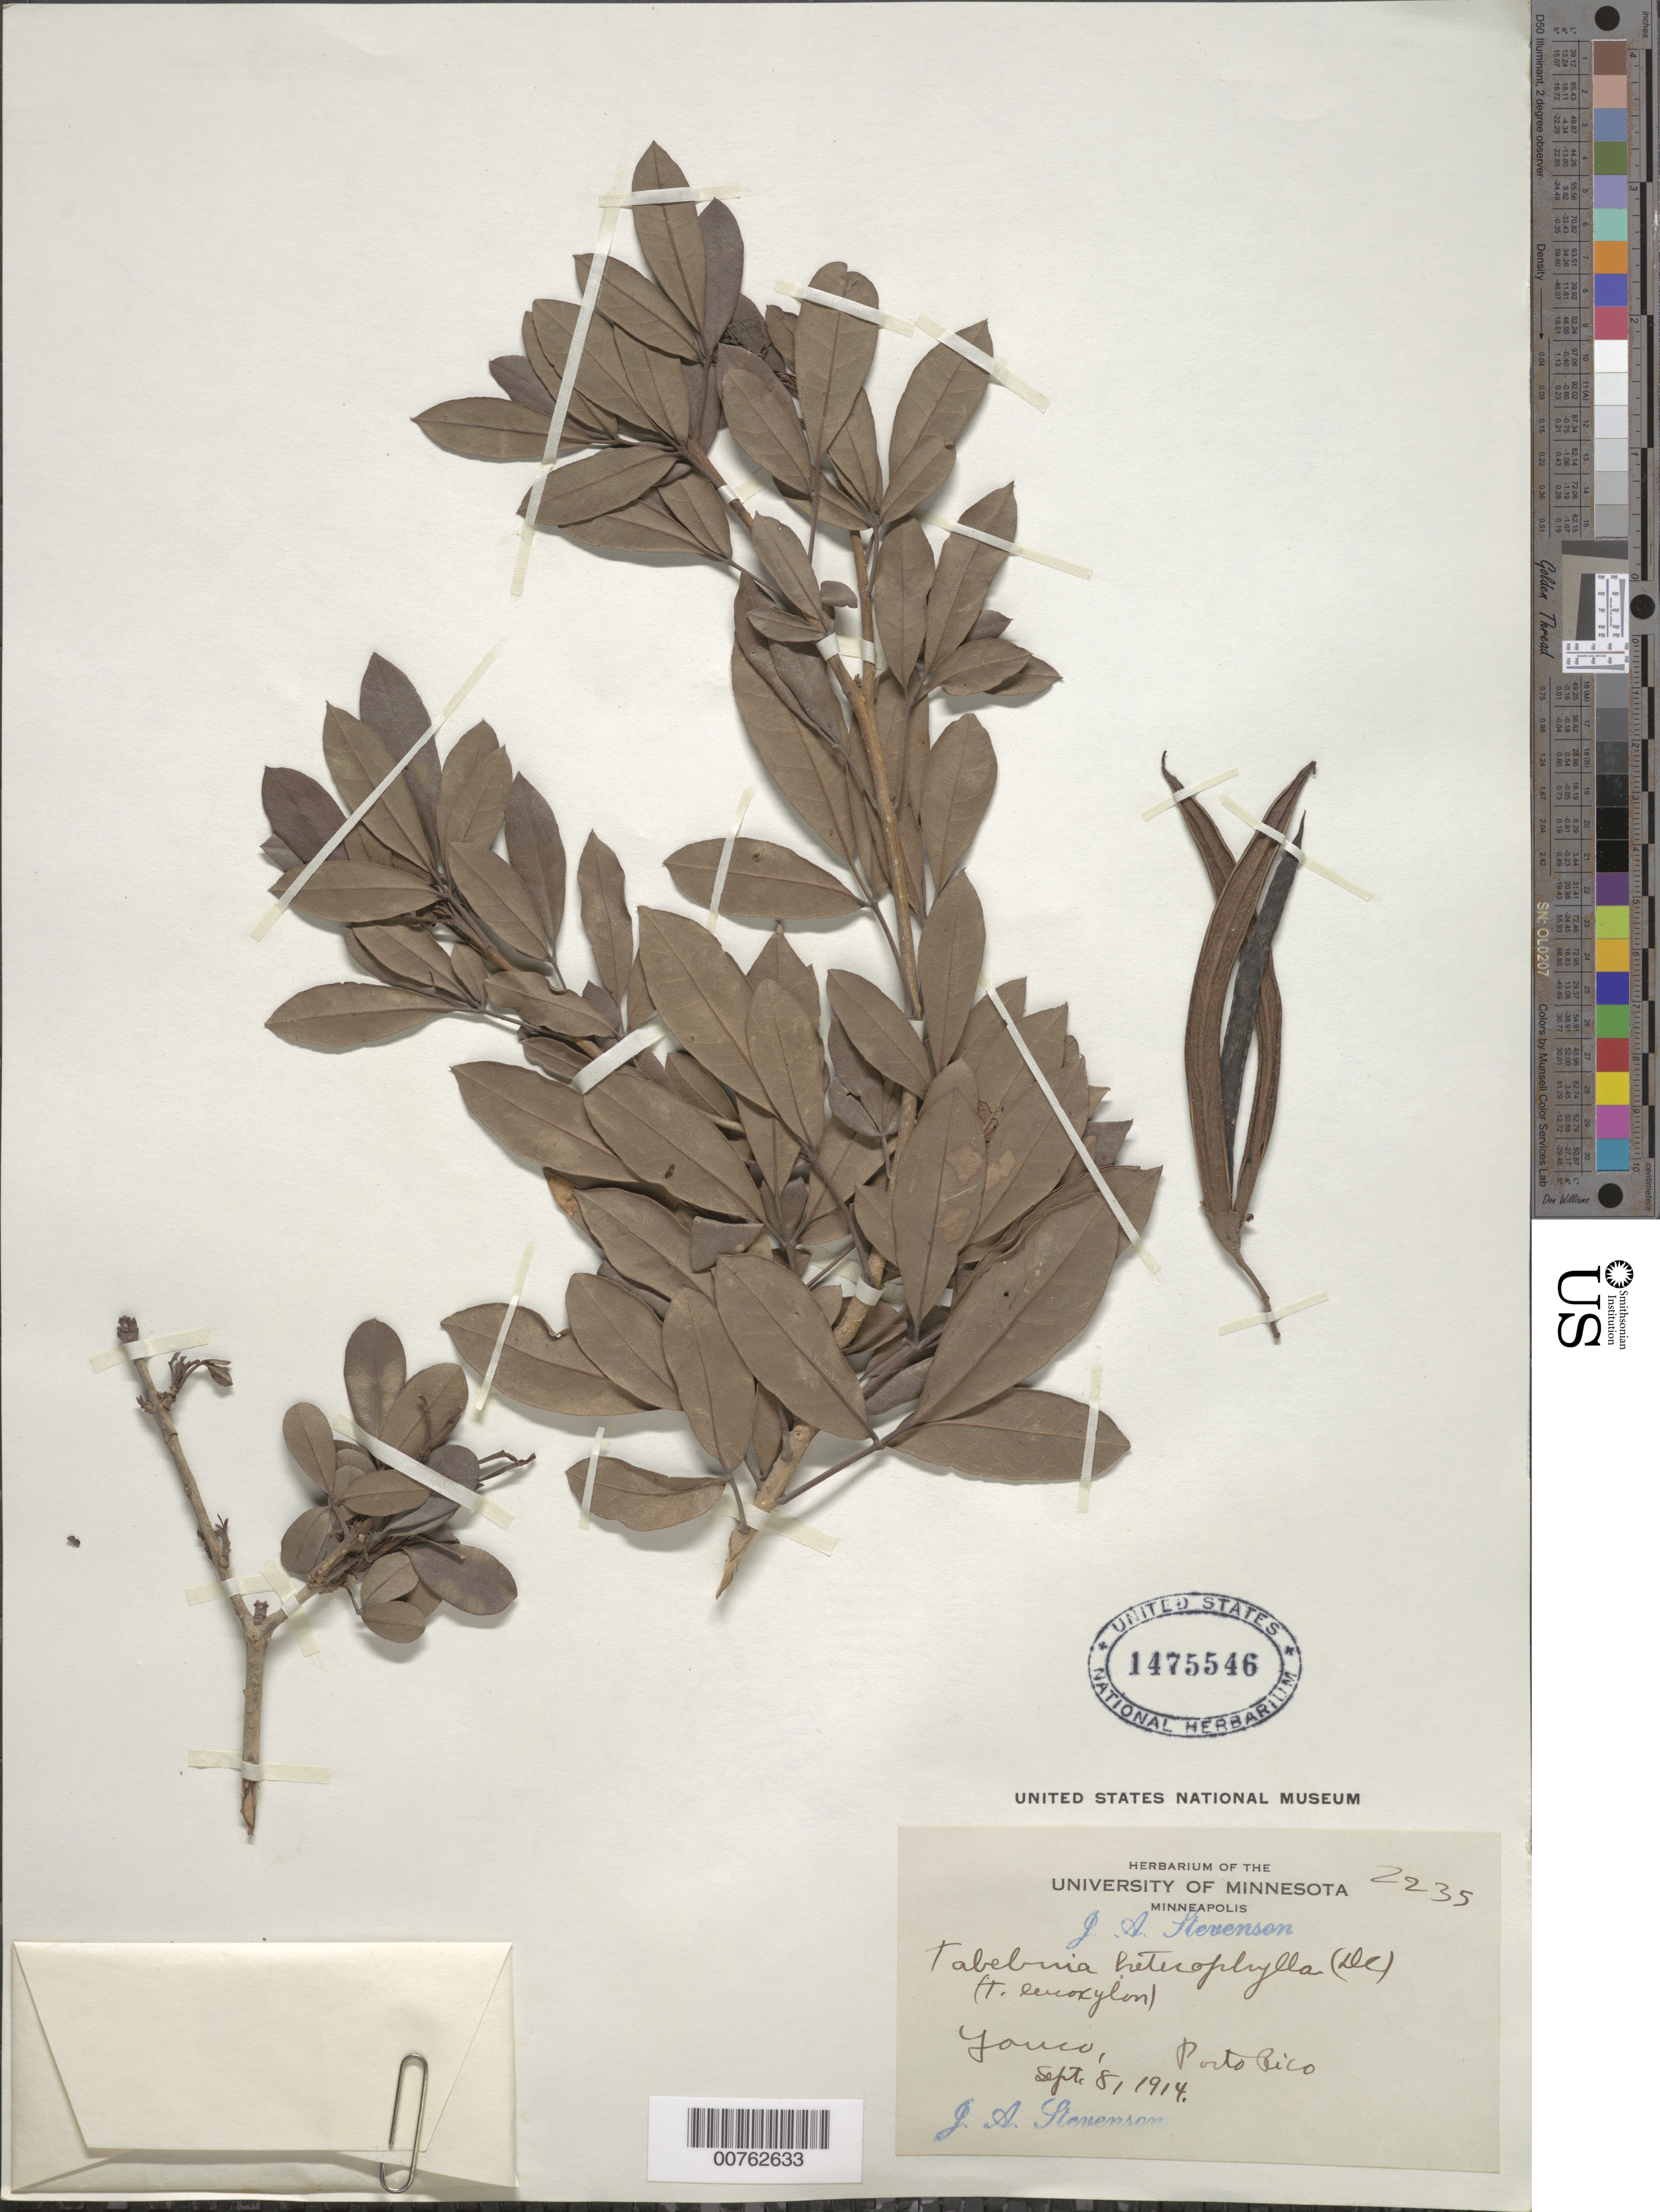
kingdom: Plantae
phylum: Tracheophyta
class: Magnoliopsida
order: Lamiales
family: Bignoniaceae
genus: Tabebuia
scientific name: Tabebuia heterophylla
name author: (DC.) Britton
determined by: Acevedo-Rodríguez, P., (BOT), Smithsonian Institution - National Museum of Natural History (UNITED STATES)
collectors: J. Stevenson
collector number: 2235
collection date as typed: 08 Sep 1914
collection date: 1914-09-08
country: Puerto Rico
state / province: Yauco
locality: Yauco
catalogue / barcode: US 1475546